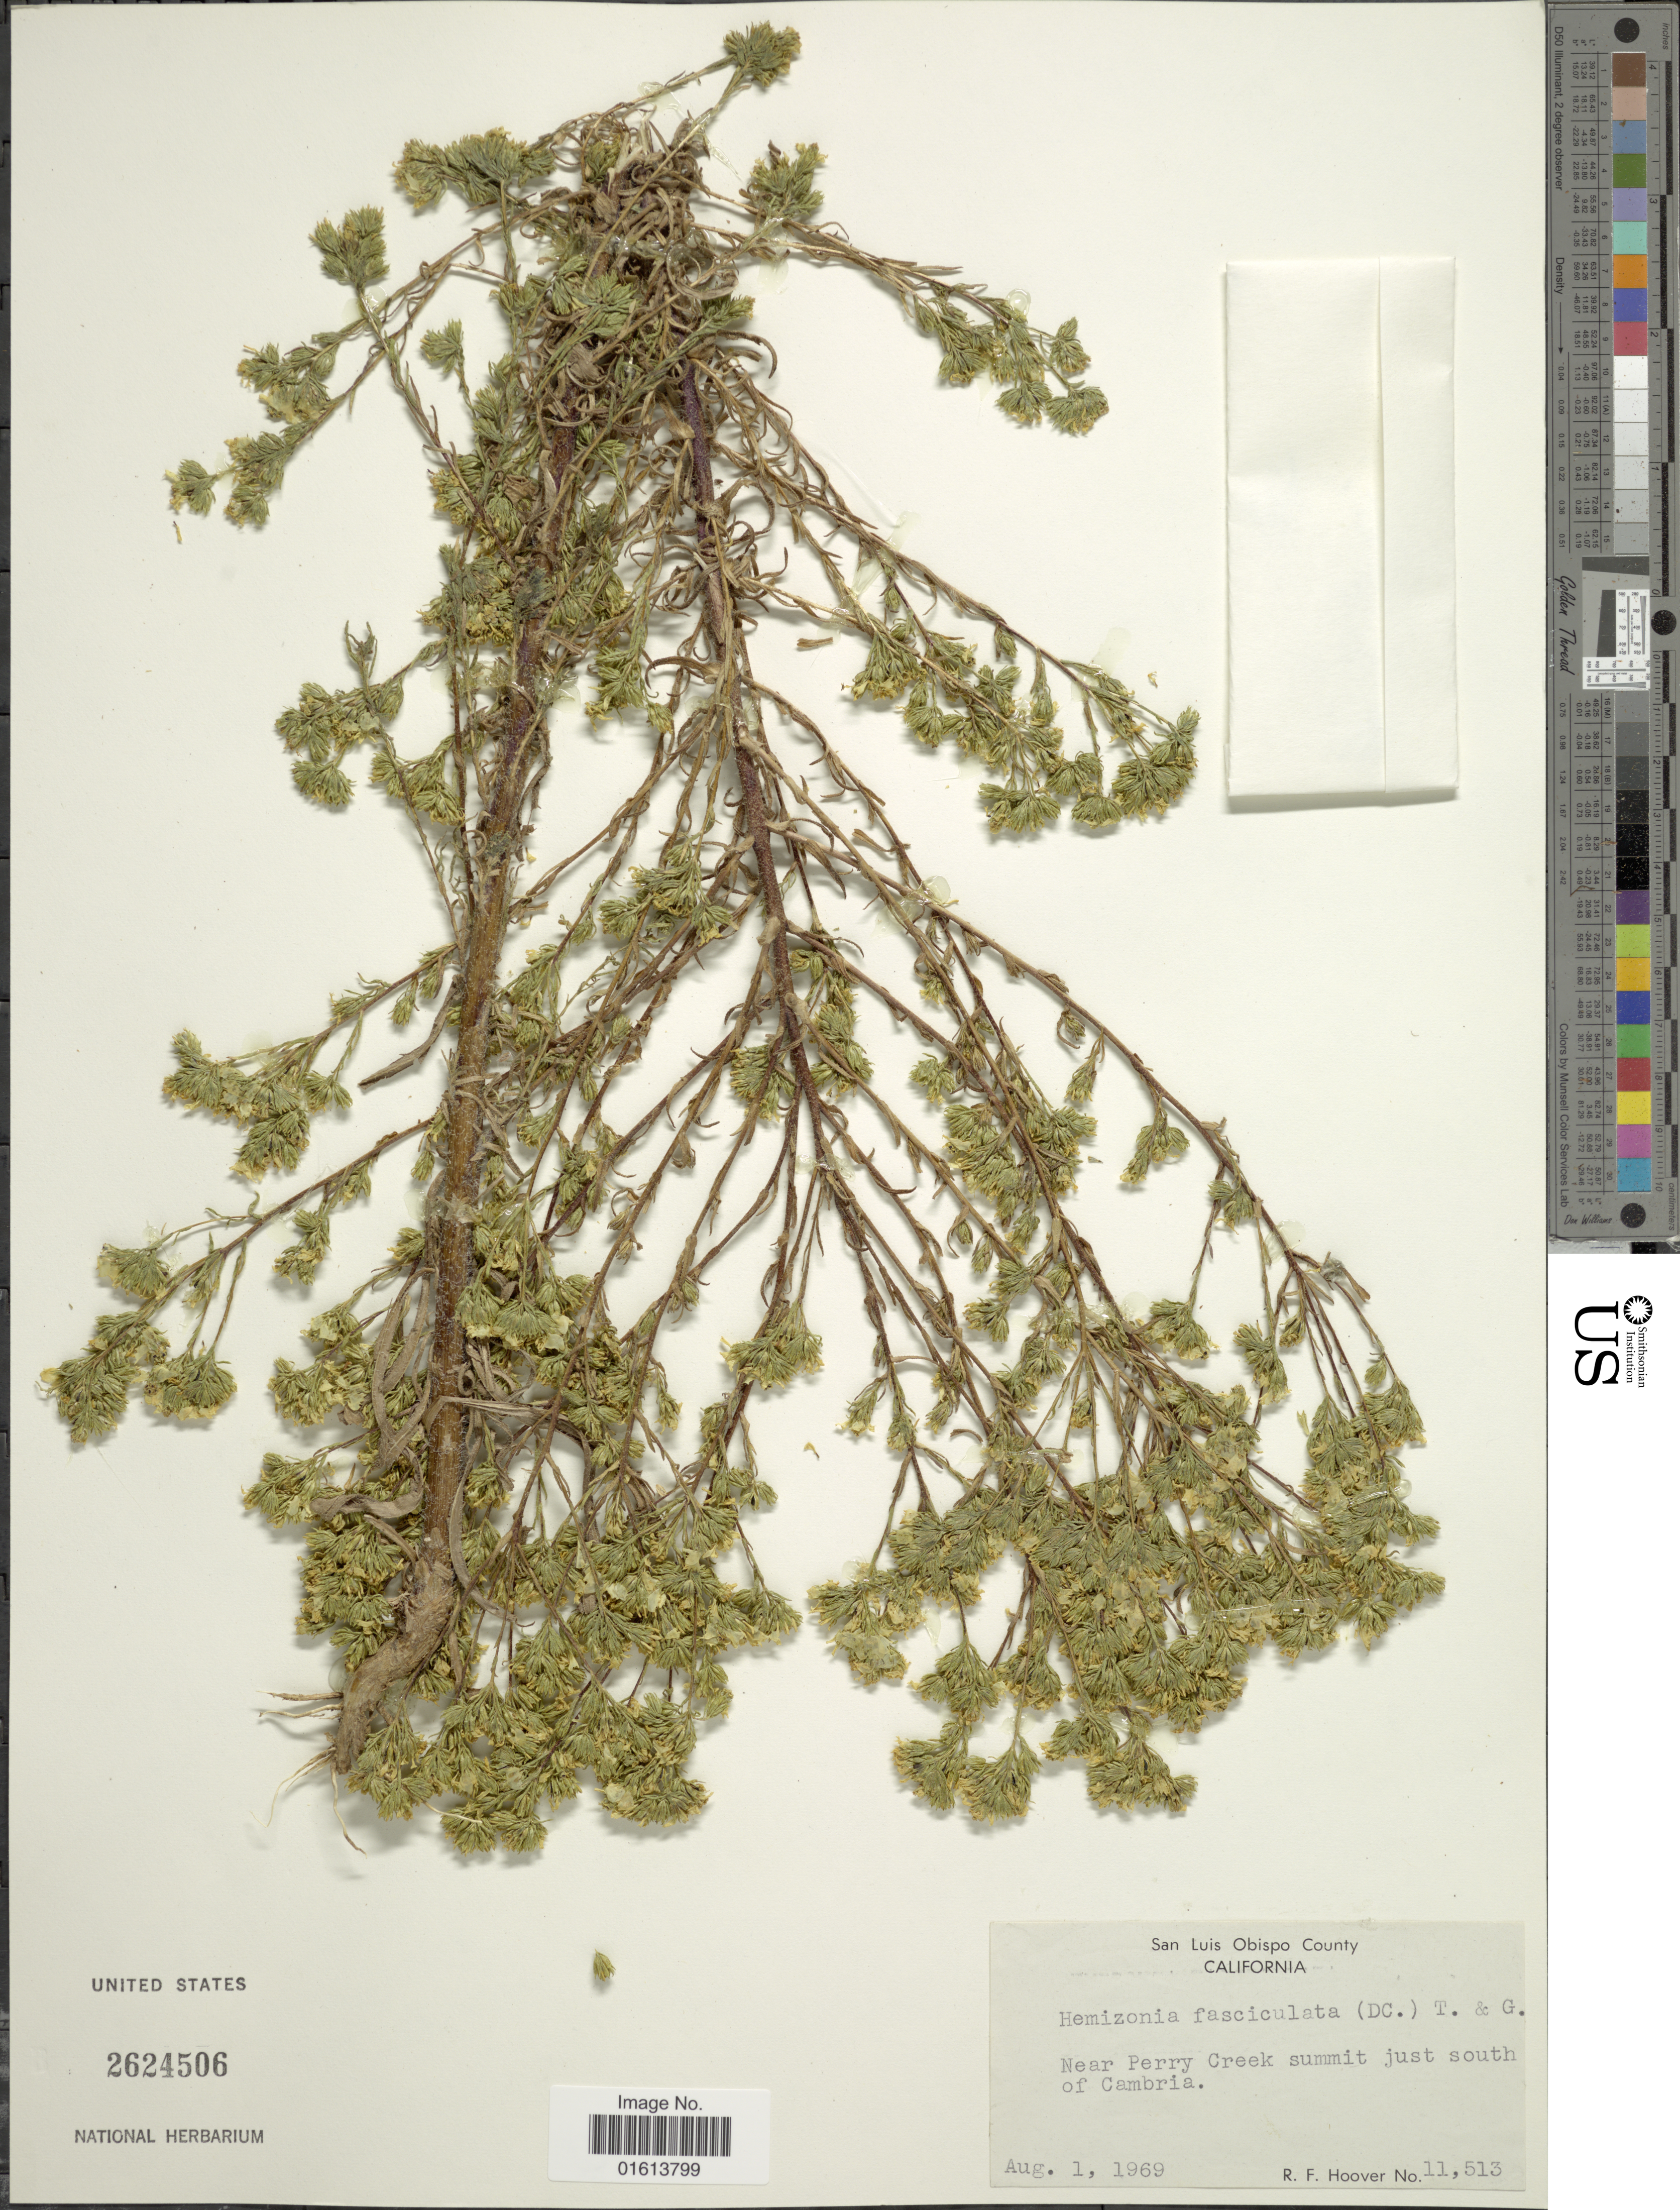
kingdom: Plantae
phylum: Tracheophyta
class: Magnoliopsida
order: Asterales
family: Asteraceae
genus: Deinandra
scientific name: Deinandra fasciculata subsp. fasciculata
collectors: R. F. Hoover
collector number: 11513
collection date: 1969-08-01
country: United States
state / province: California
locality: California. Near Perry Creek summit just south of Cambria.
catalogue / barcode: US 2624506